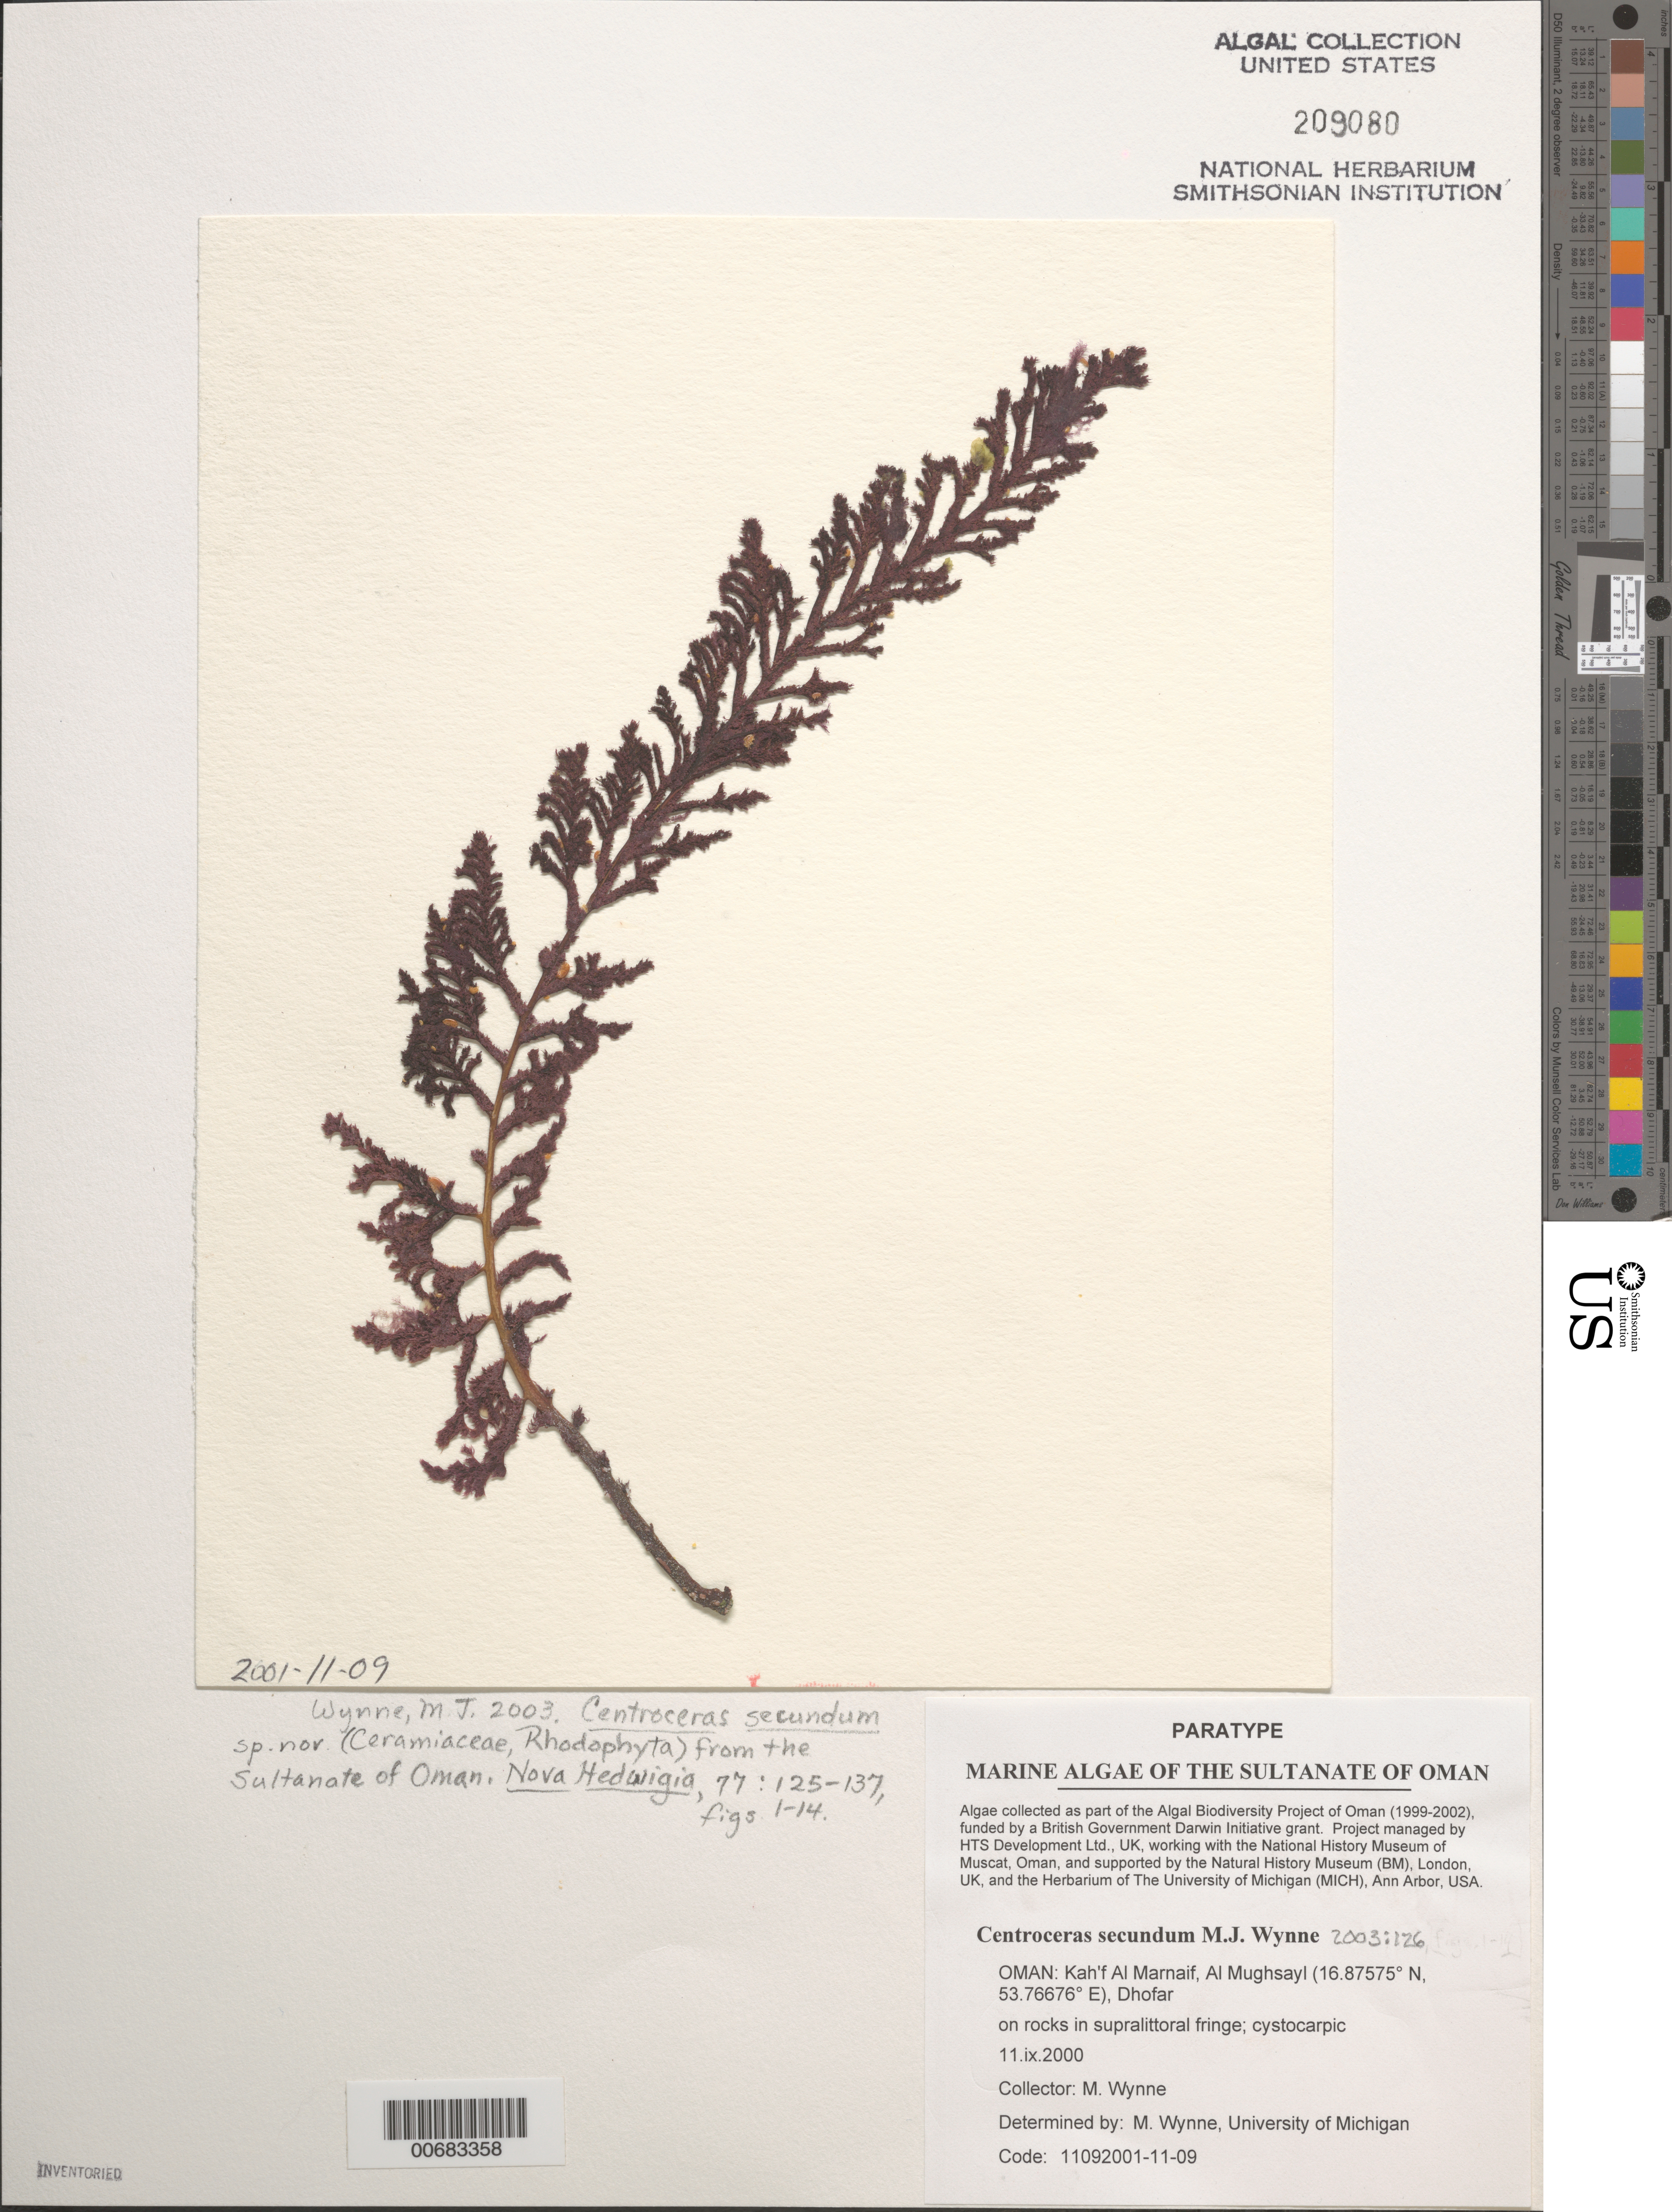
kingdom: Plantae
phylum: Rhodophyta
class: Florideophyceae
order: Ceramiales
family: Ceramiaceae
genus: Centroceras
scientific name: Centroceras secundum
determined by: Wynne, M. J.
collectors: M.J. Wynne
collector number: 11092001-11-09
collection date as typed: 11 Sep 2000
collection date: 2000-09-11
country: Oman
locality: Kah'f Al Marnaif, Al Mughsayl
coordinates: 16.87575 N, 53.76676 E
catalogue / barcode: US 209080